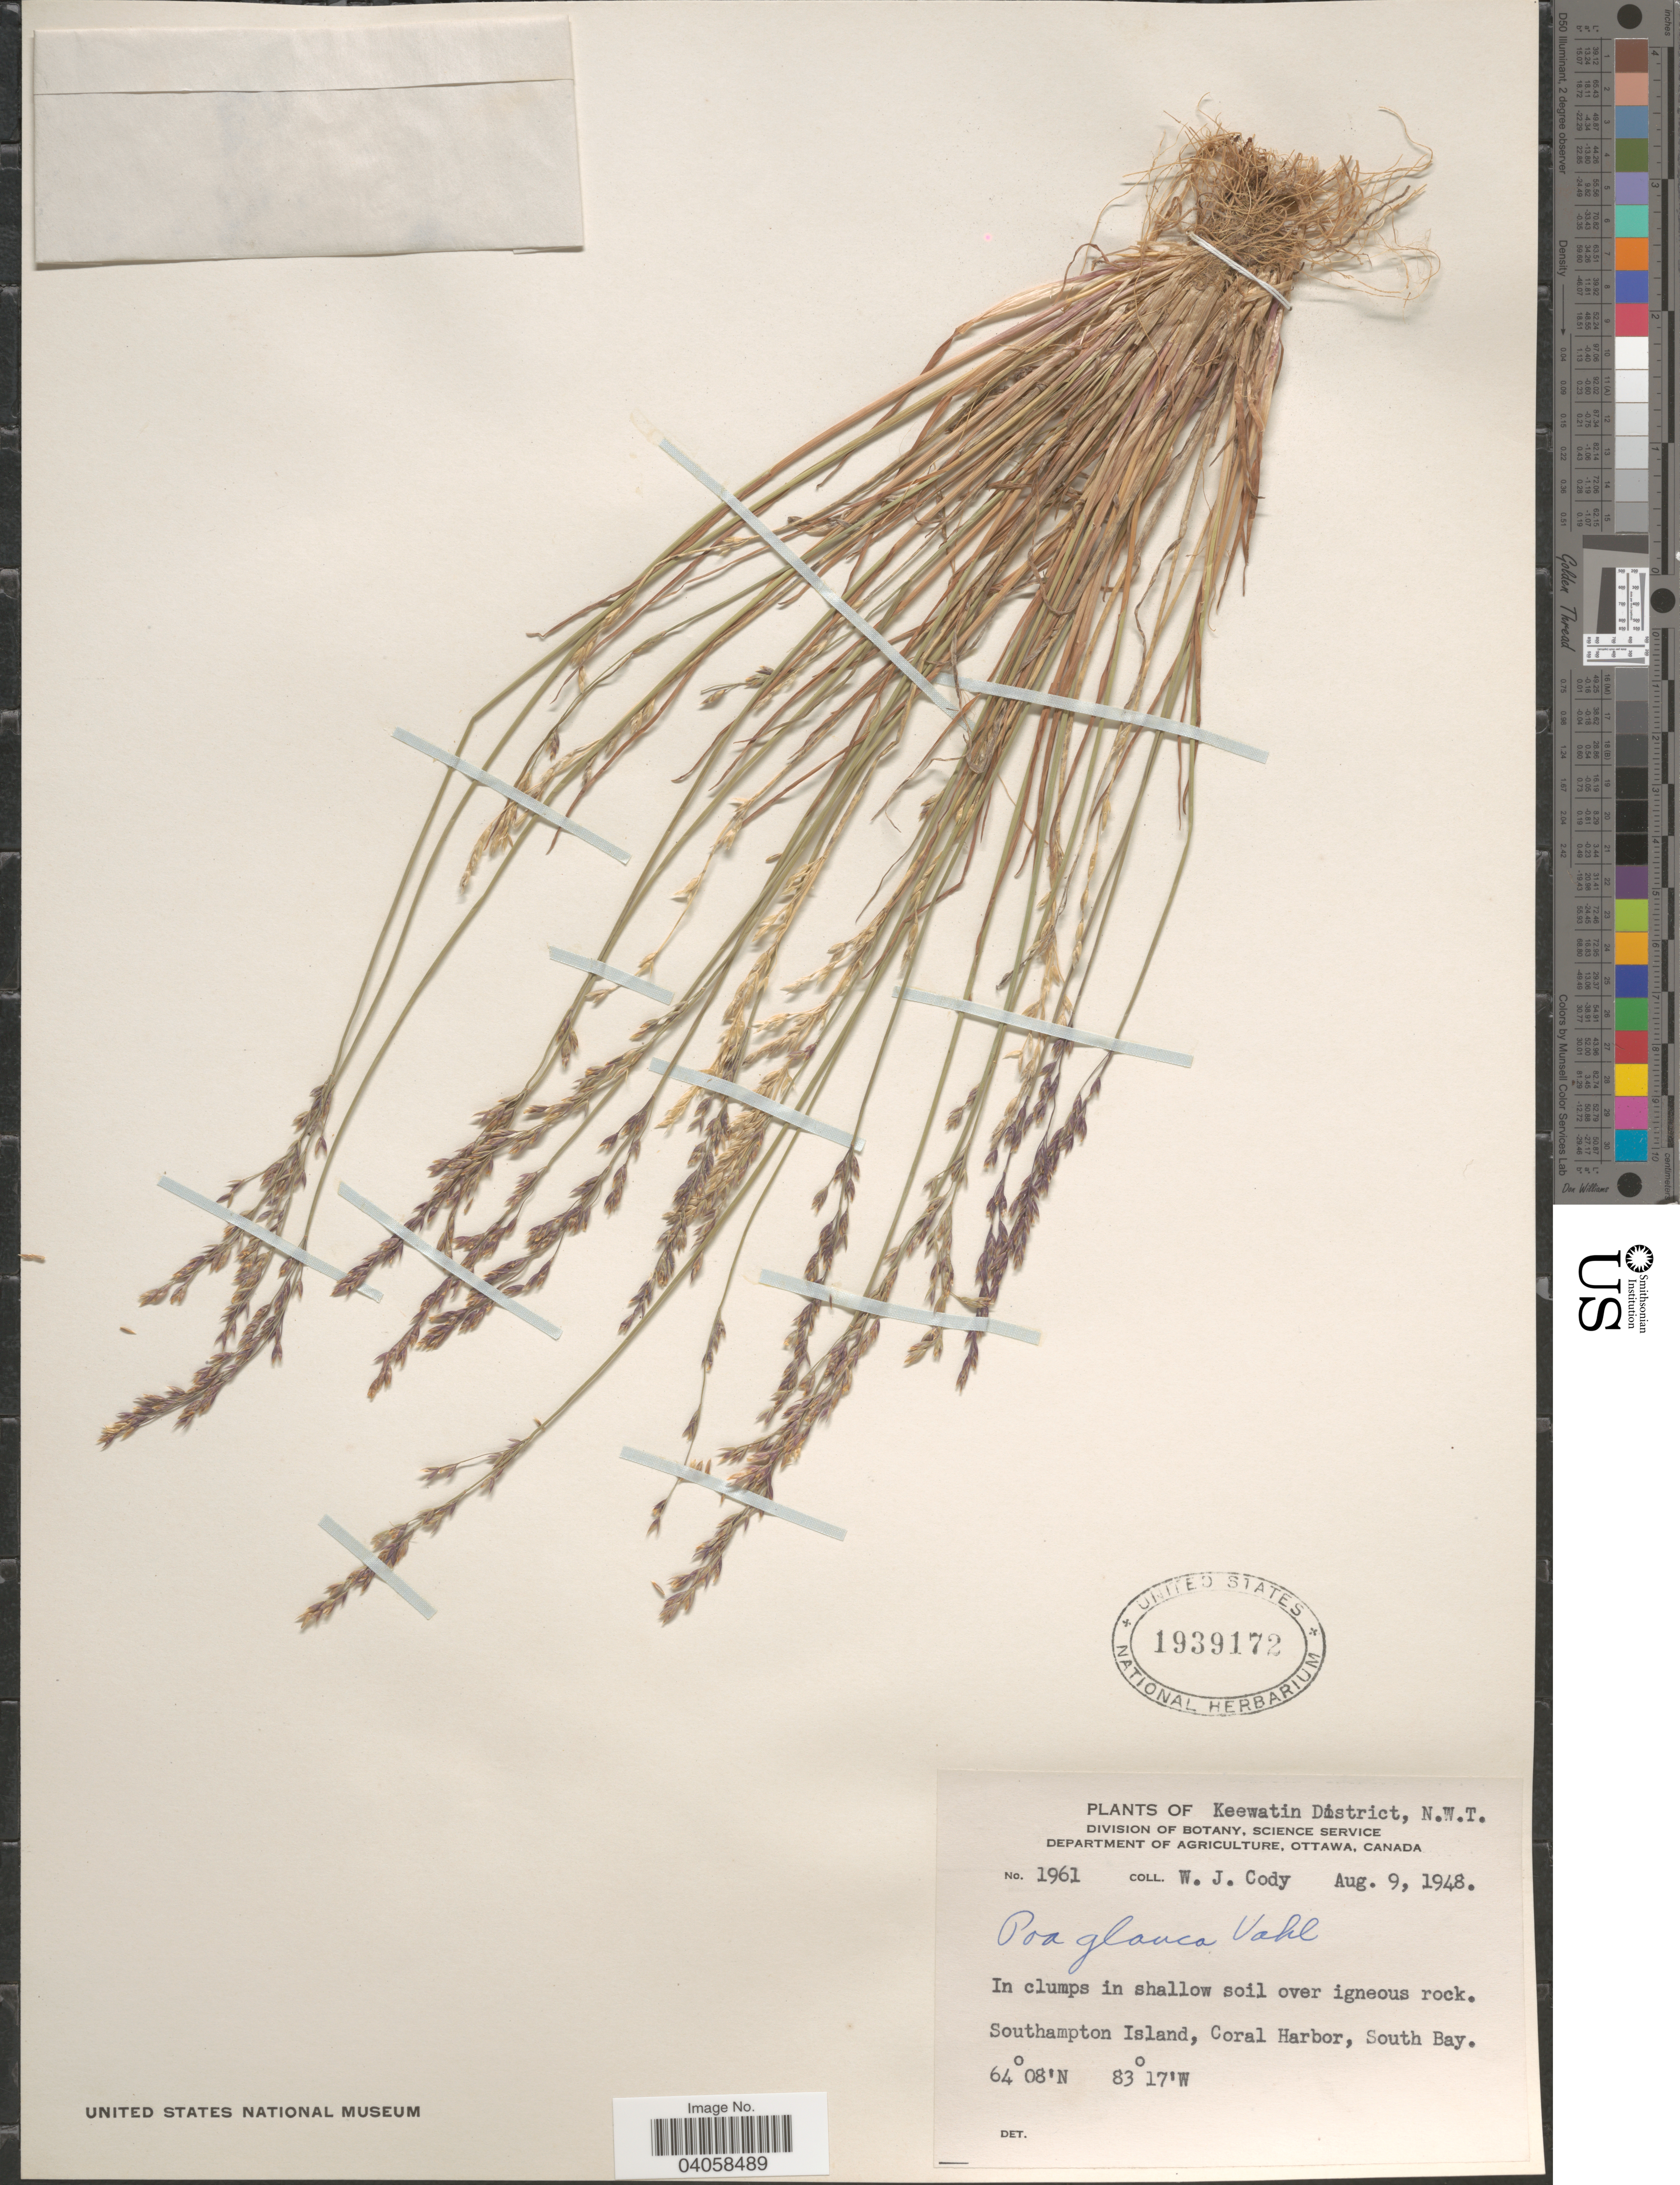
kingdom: Plantae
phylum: Tracheophyta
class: Liliopsida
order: Poales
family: Poaceae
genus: Poa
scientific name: Poa glauca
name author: Vahl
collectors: W. Cody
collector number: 1961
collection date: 1948-08-09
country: Canada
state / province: Northwest Territories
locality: Keewatin District. Southampton Island, Coral Harbor, South Bay.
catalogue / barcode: US 1939172